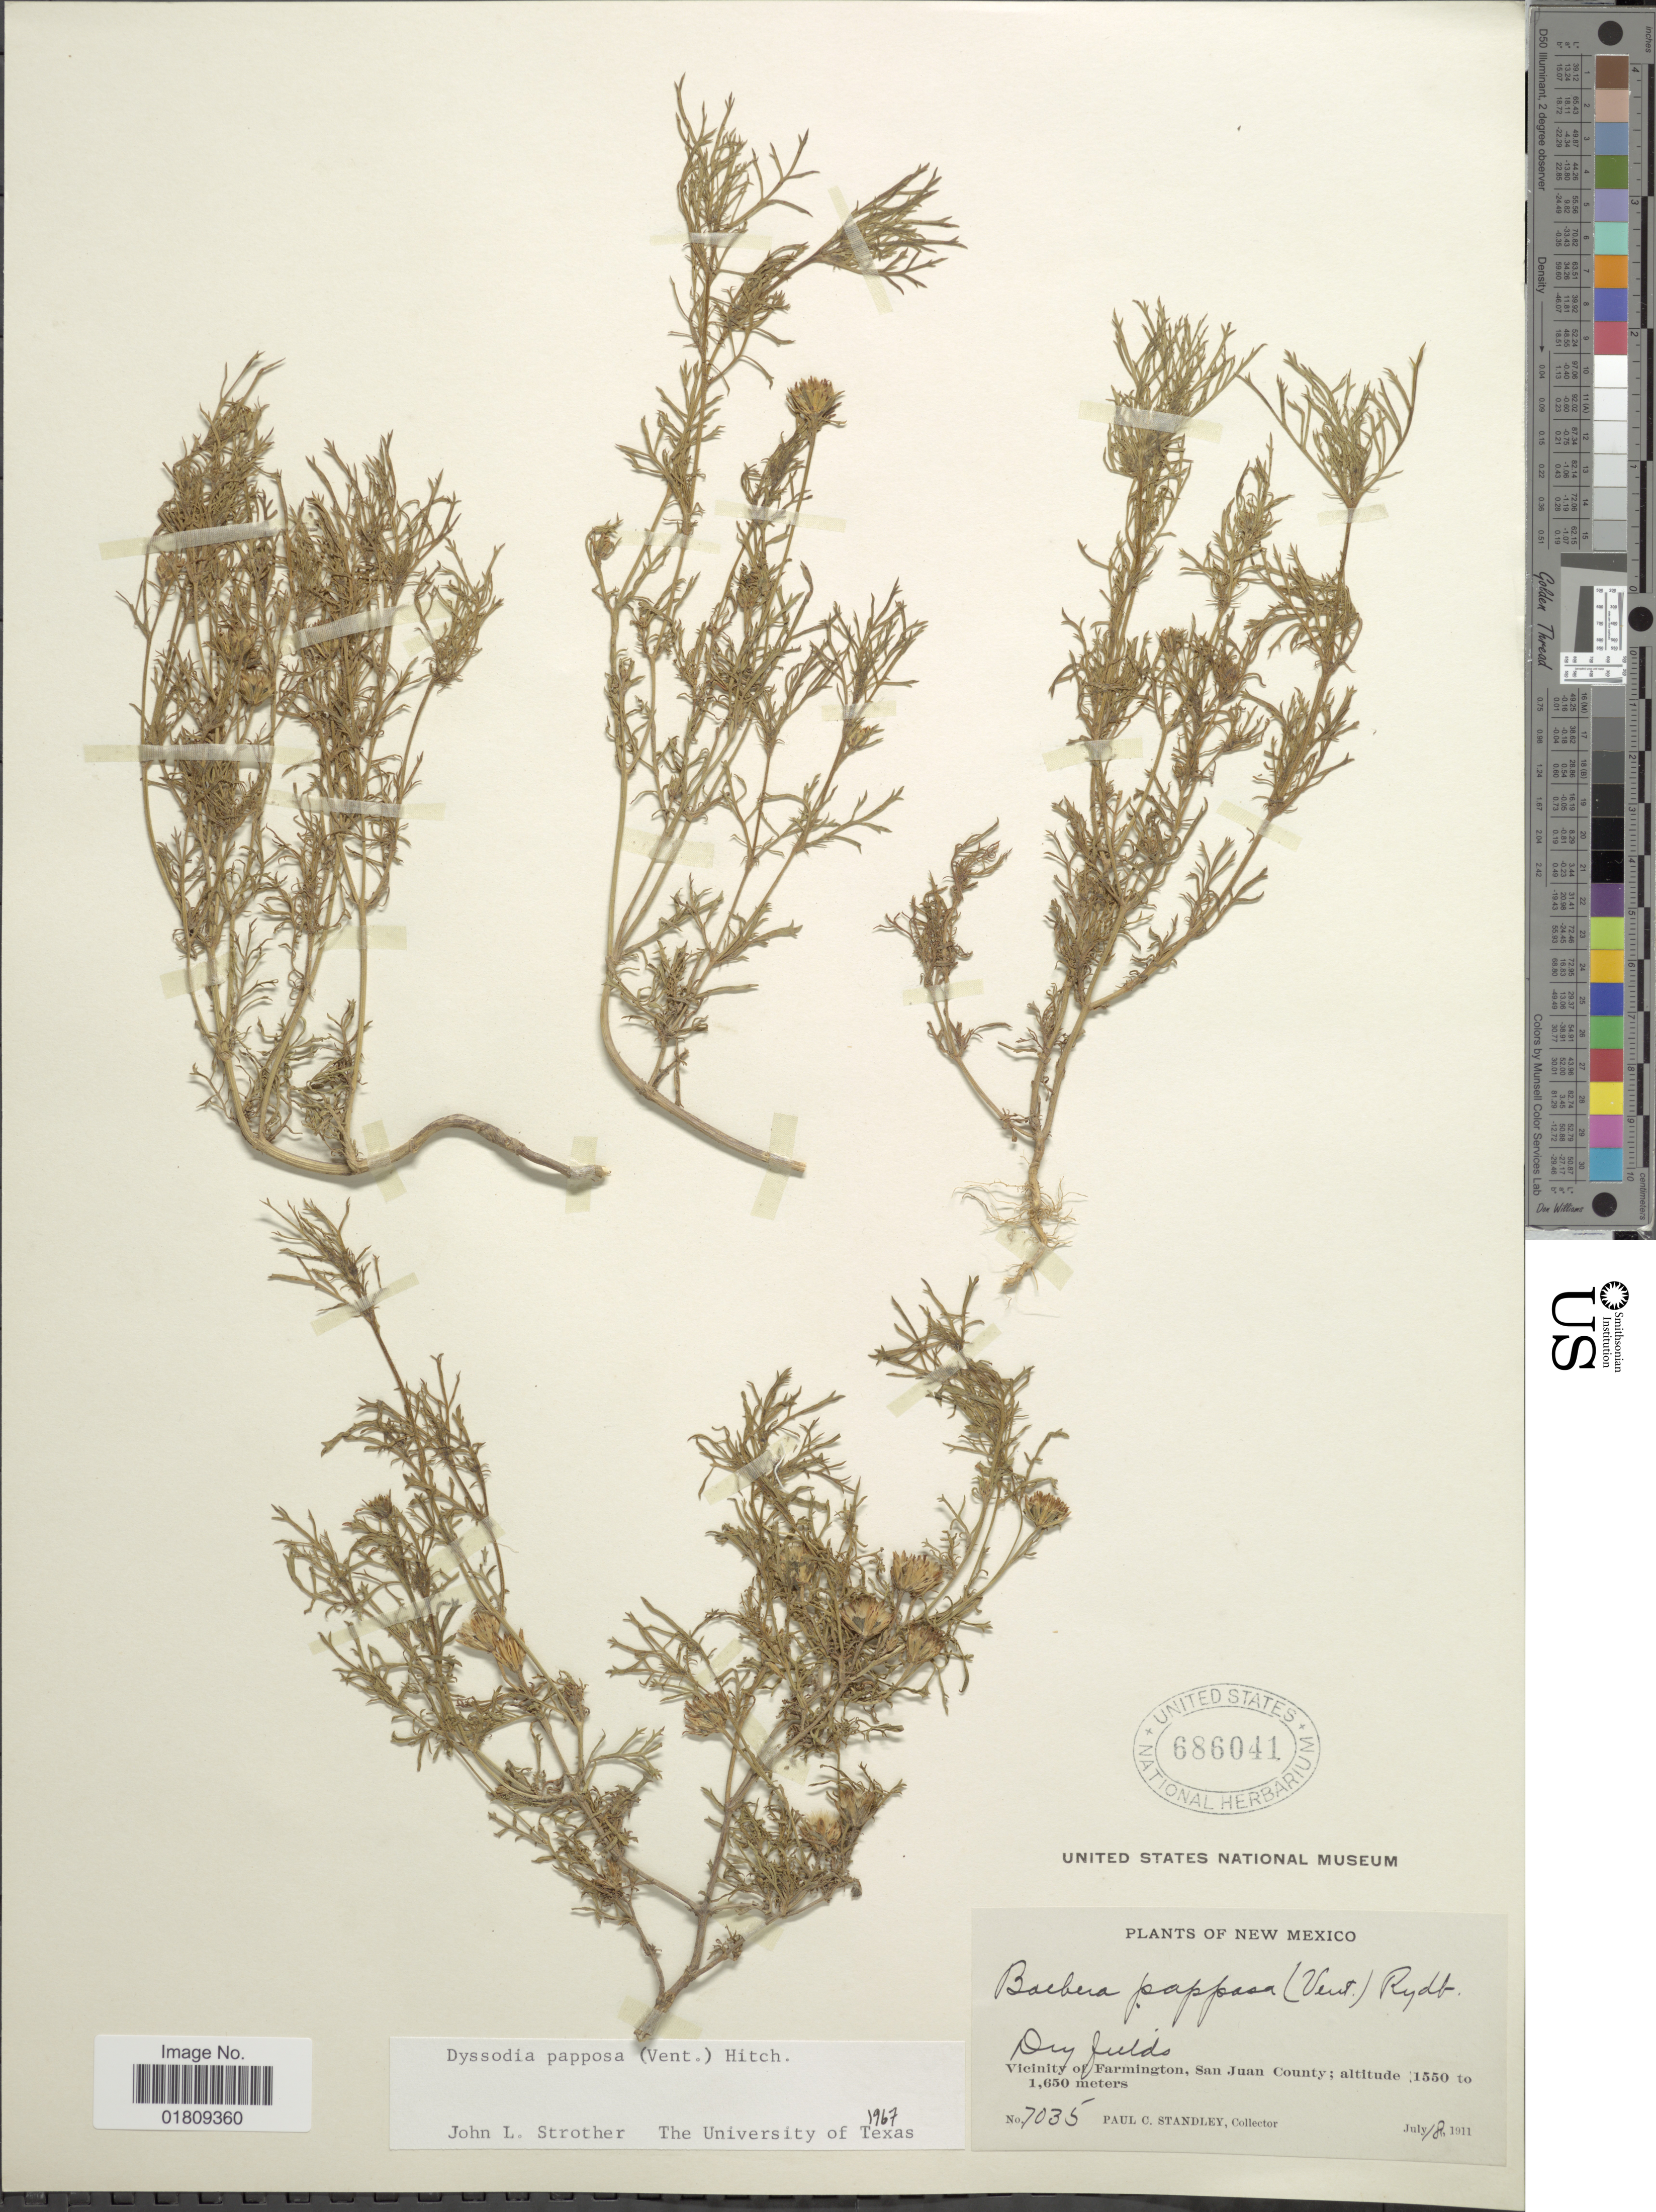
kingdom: Plantae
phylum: Tracheophyta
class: Magnoliopsida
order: Asterales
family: Asteraceae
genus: Dyssodia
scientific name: Dyssodia papposa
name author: (Vent.) Hitchc.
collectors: P. C. Standley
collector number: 7035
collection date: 1911-06-18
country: United States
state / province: New Mexico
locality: Dry fields, vicinity of Farmington, San Juan County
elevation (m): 1550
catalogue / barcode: US 686041